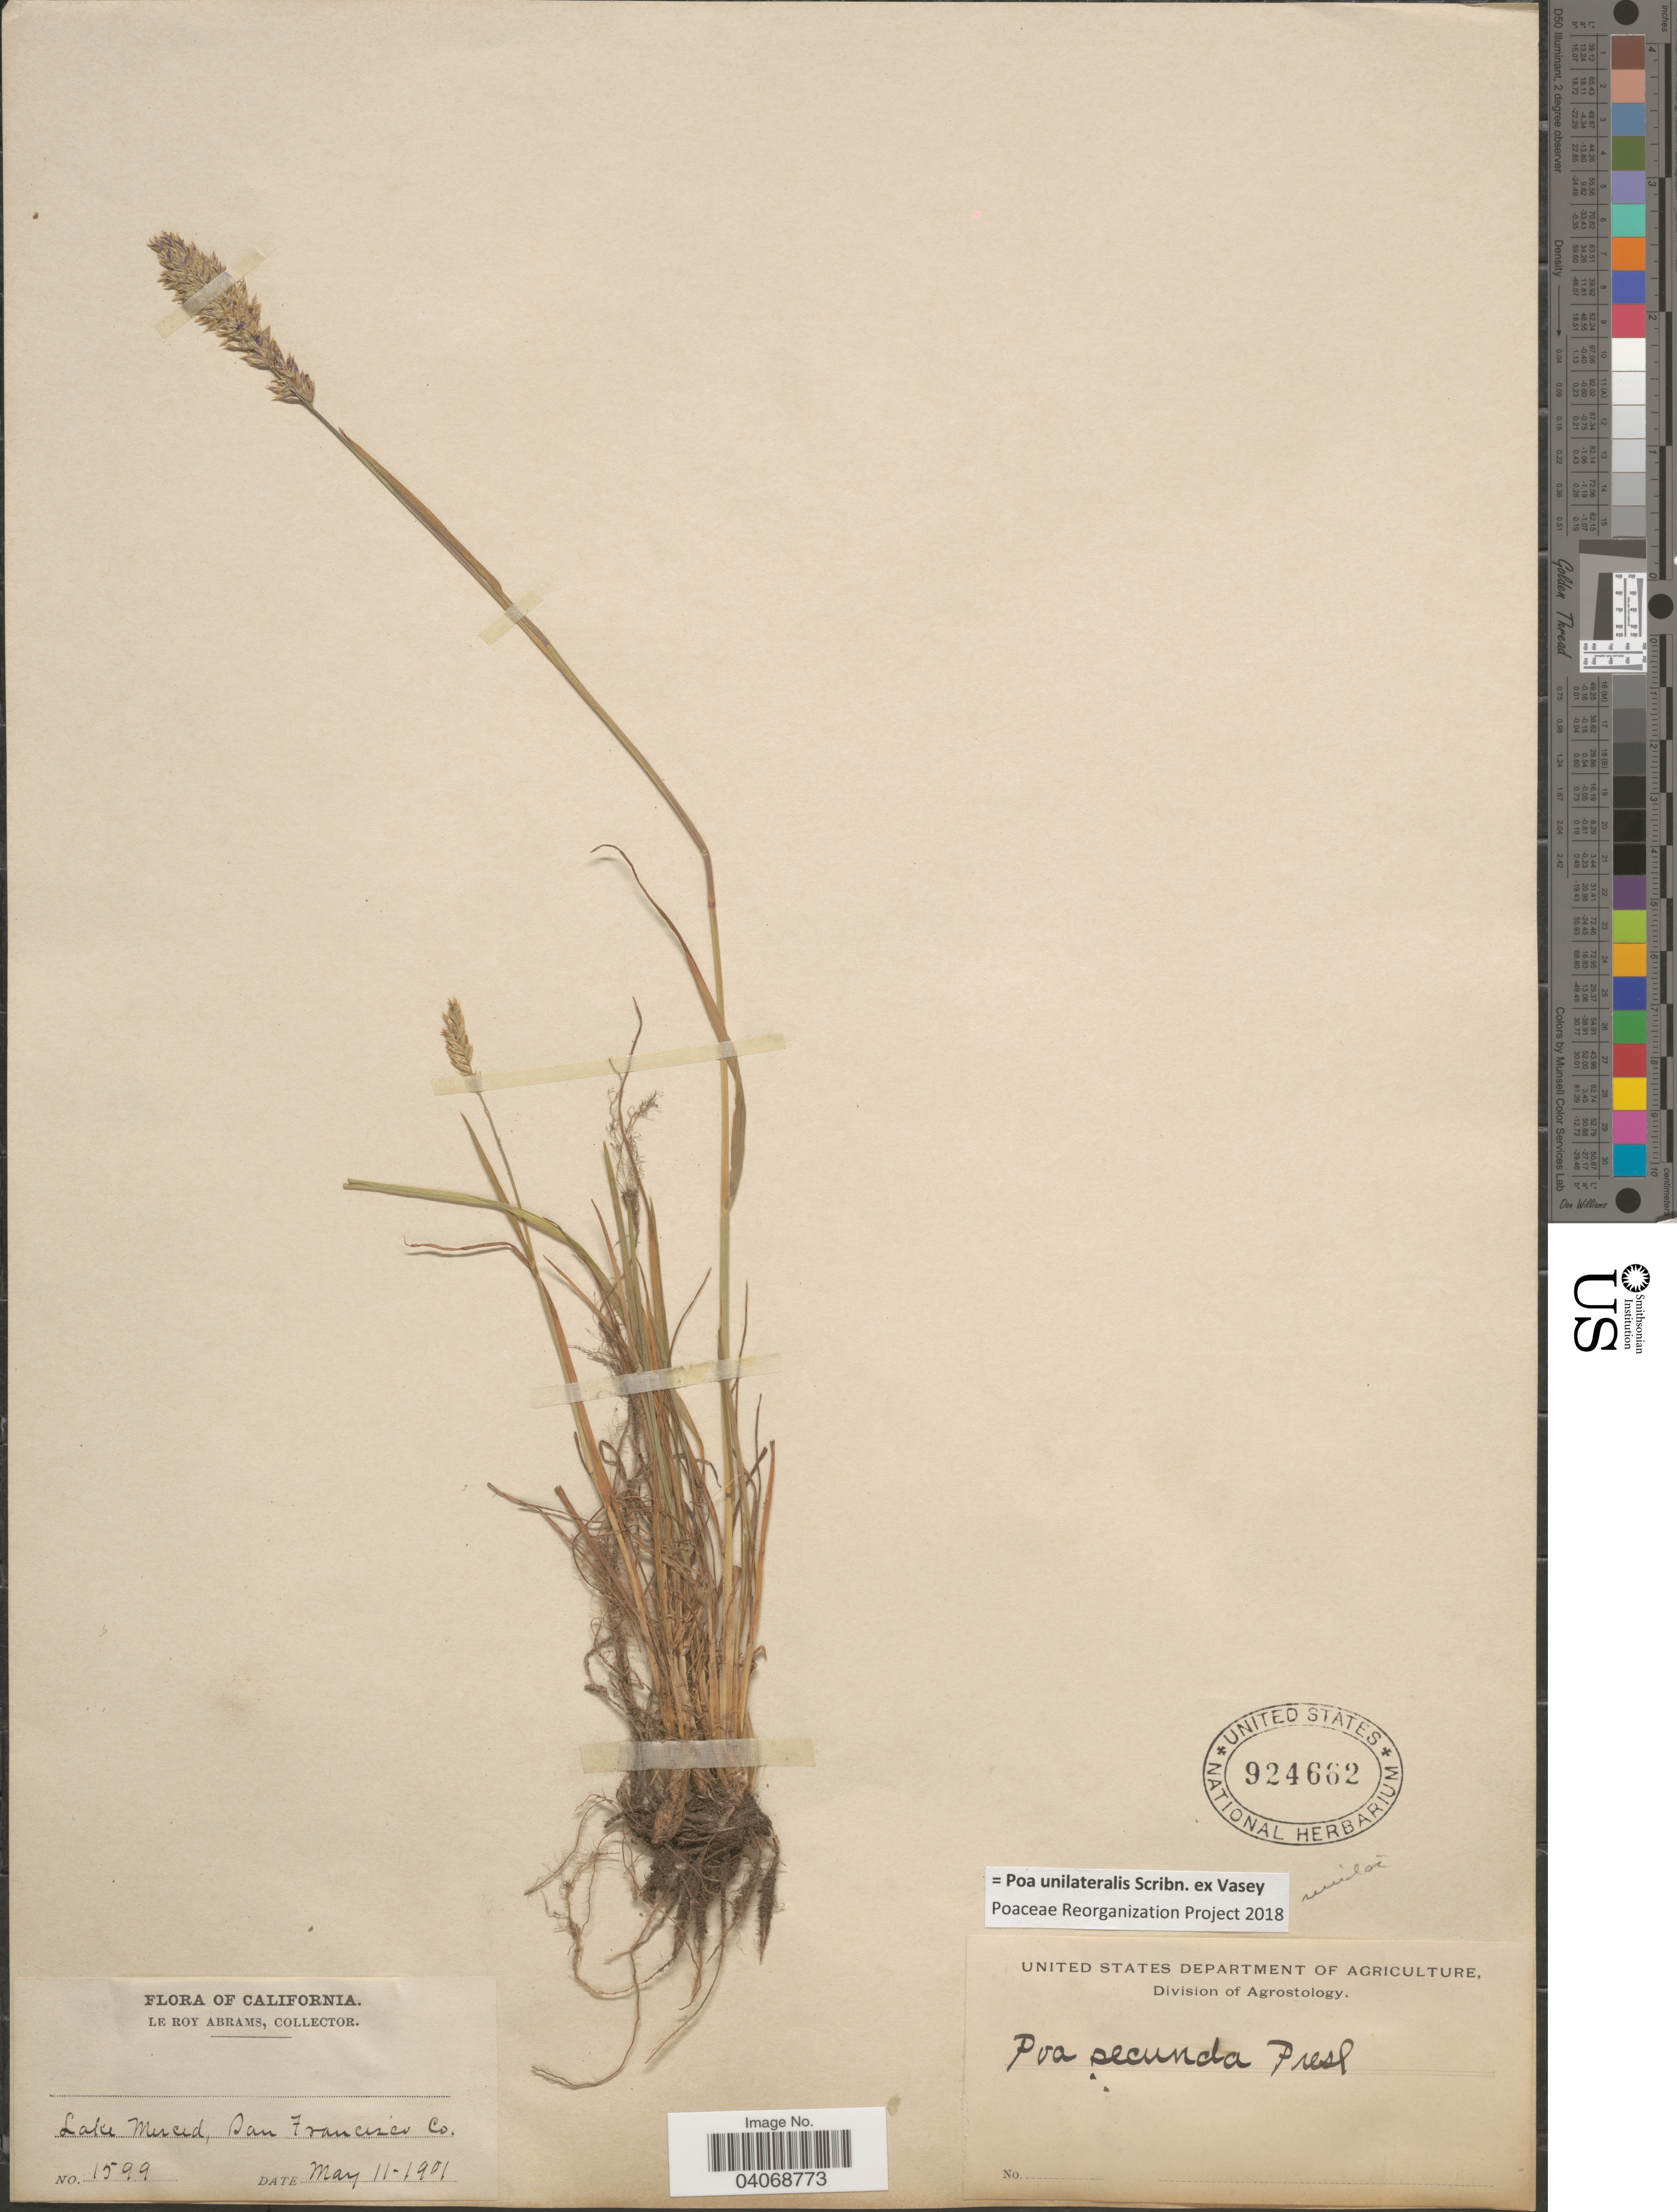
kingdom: Plantae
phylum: Tracheophyta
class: Liliopsida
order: Poales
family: Poaceae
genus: Poa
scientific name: Poa unilateralis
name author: Scribn. ex Vasey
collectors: L. Abrams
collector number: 1599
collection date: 1901-05-11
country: United States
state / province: California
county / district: San Francisco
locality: Lake Merced, San Francisco Co.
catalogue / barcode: US 924662